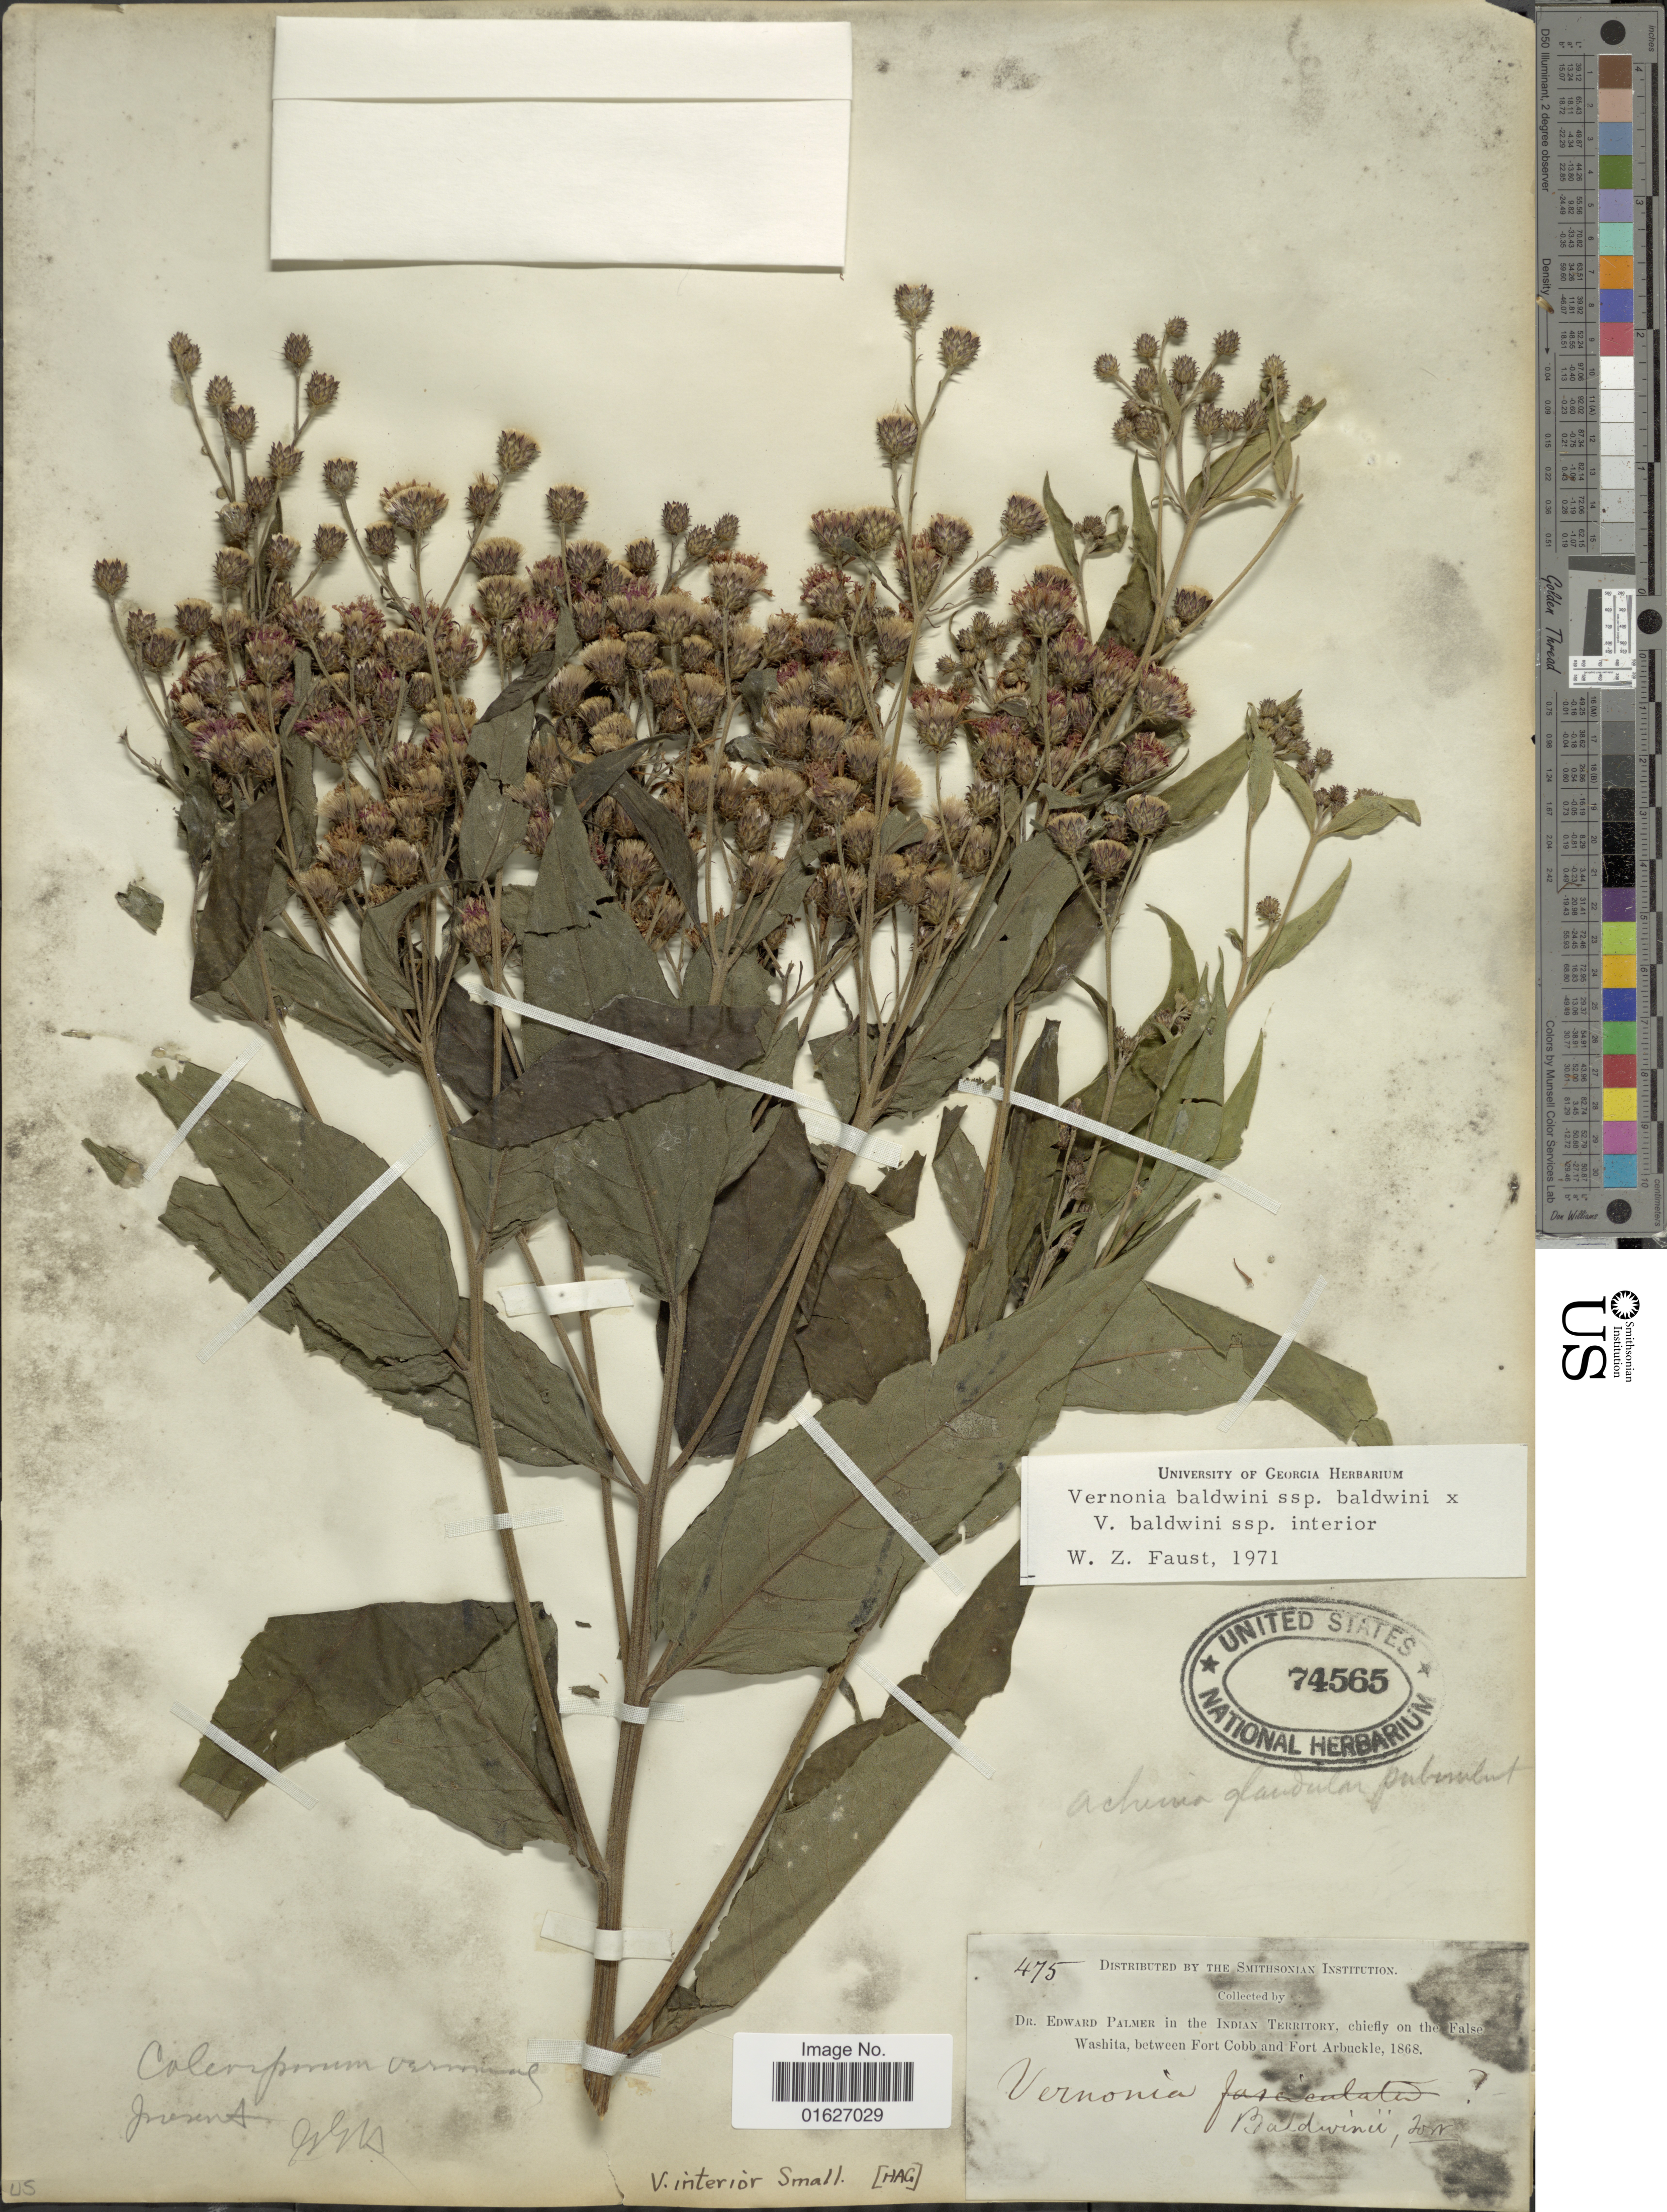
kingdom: Plantae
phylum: Tracheophyta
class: Magnoliopsida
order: Asterales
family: Asteraceae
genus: Vernonia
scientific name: Vernonia baldwinii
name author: Torr.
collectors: E. Palmer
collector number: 475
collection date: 1868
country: United States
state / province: Oklahoma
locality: Indian Territory, chiefly on the False Washita, between Fort Cobb and Fort Arbuckle.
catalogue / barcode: US 74565